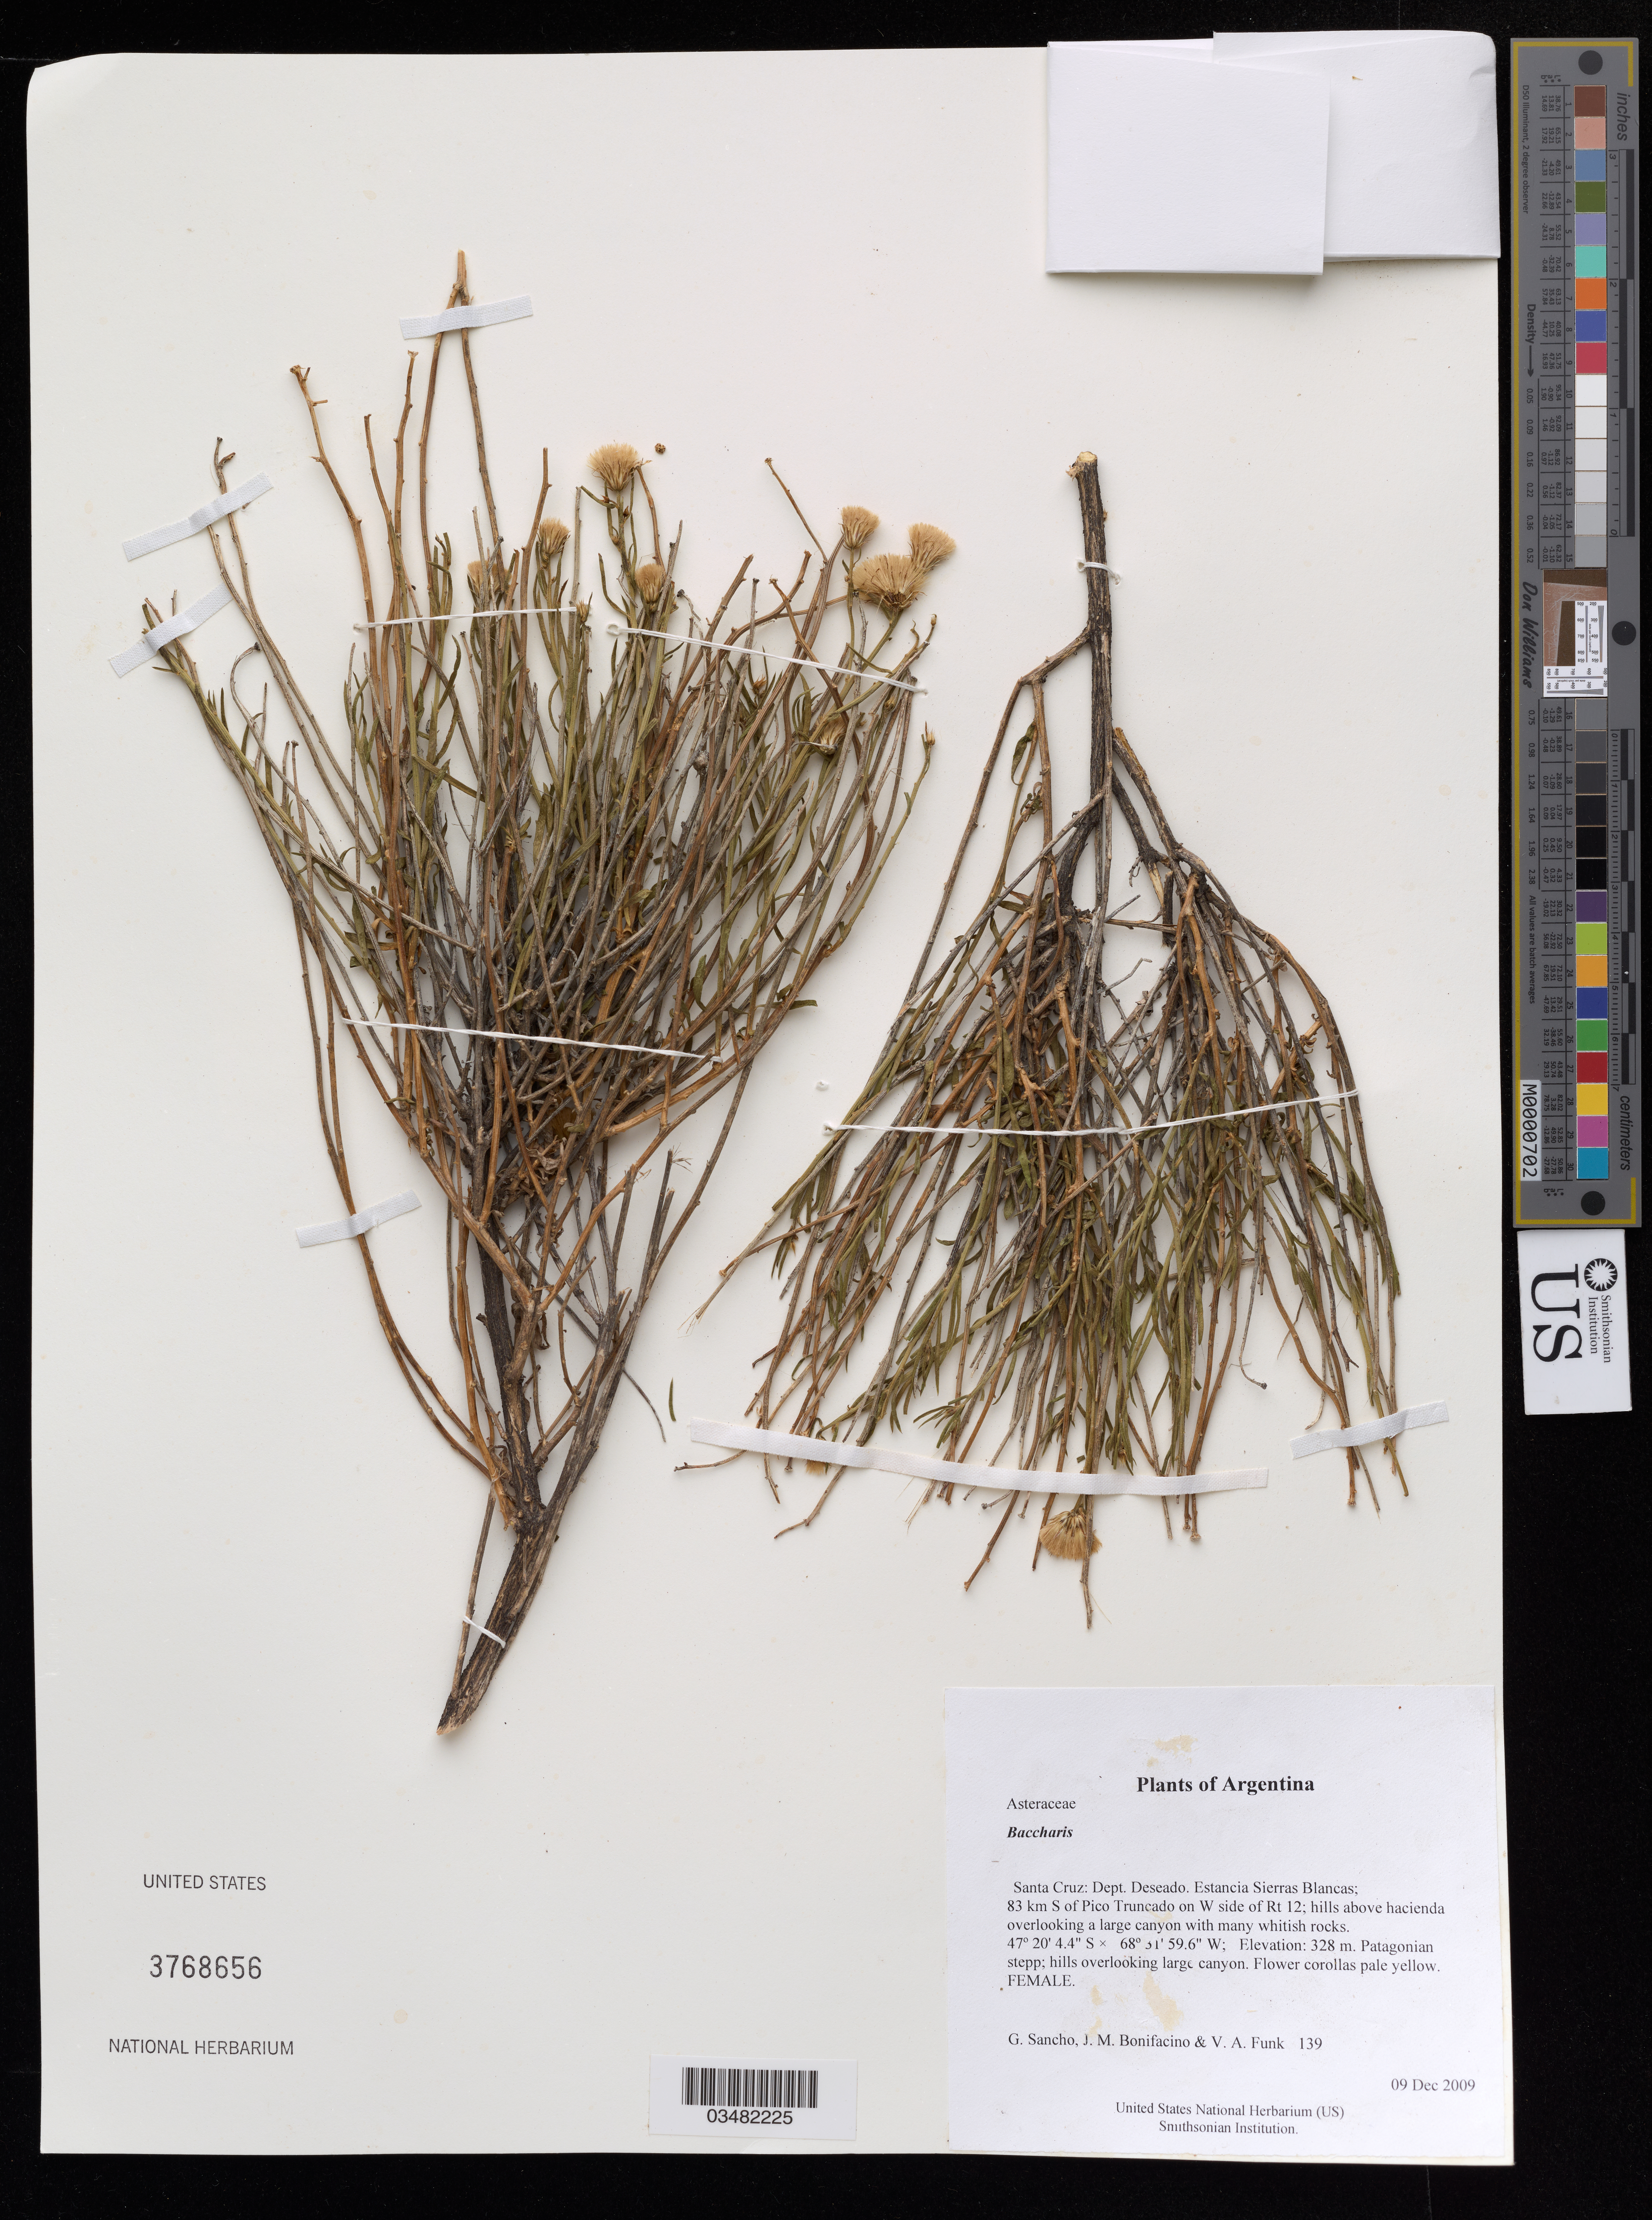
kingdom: Plantae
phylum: Tracheophyta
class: Magnoliopsida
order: Asterales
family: Asteraceae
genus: Baccharis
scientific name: Baccharis sp.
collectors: G. Sancho, M. Bonifacino & V. Funk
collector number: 139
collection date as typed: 9 Dec 2009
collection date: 2009-12-09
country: Argentina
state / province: Santa Cruz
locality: Dept. Deseado. Estancia Sierras Blancas; 83 km S of Pico Truncado on W side of Rt 12; hills above hacienda overlooking a large canyon with many whitish rocks.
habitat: Patagonian stepp; hills overlooking large canyon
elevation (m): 328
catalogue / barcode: US 3768656